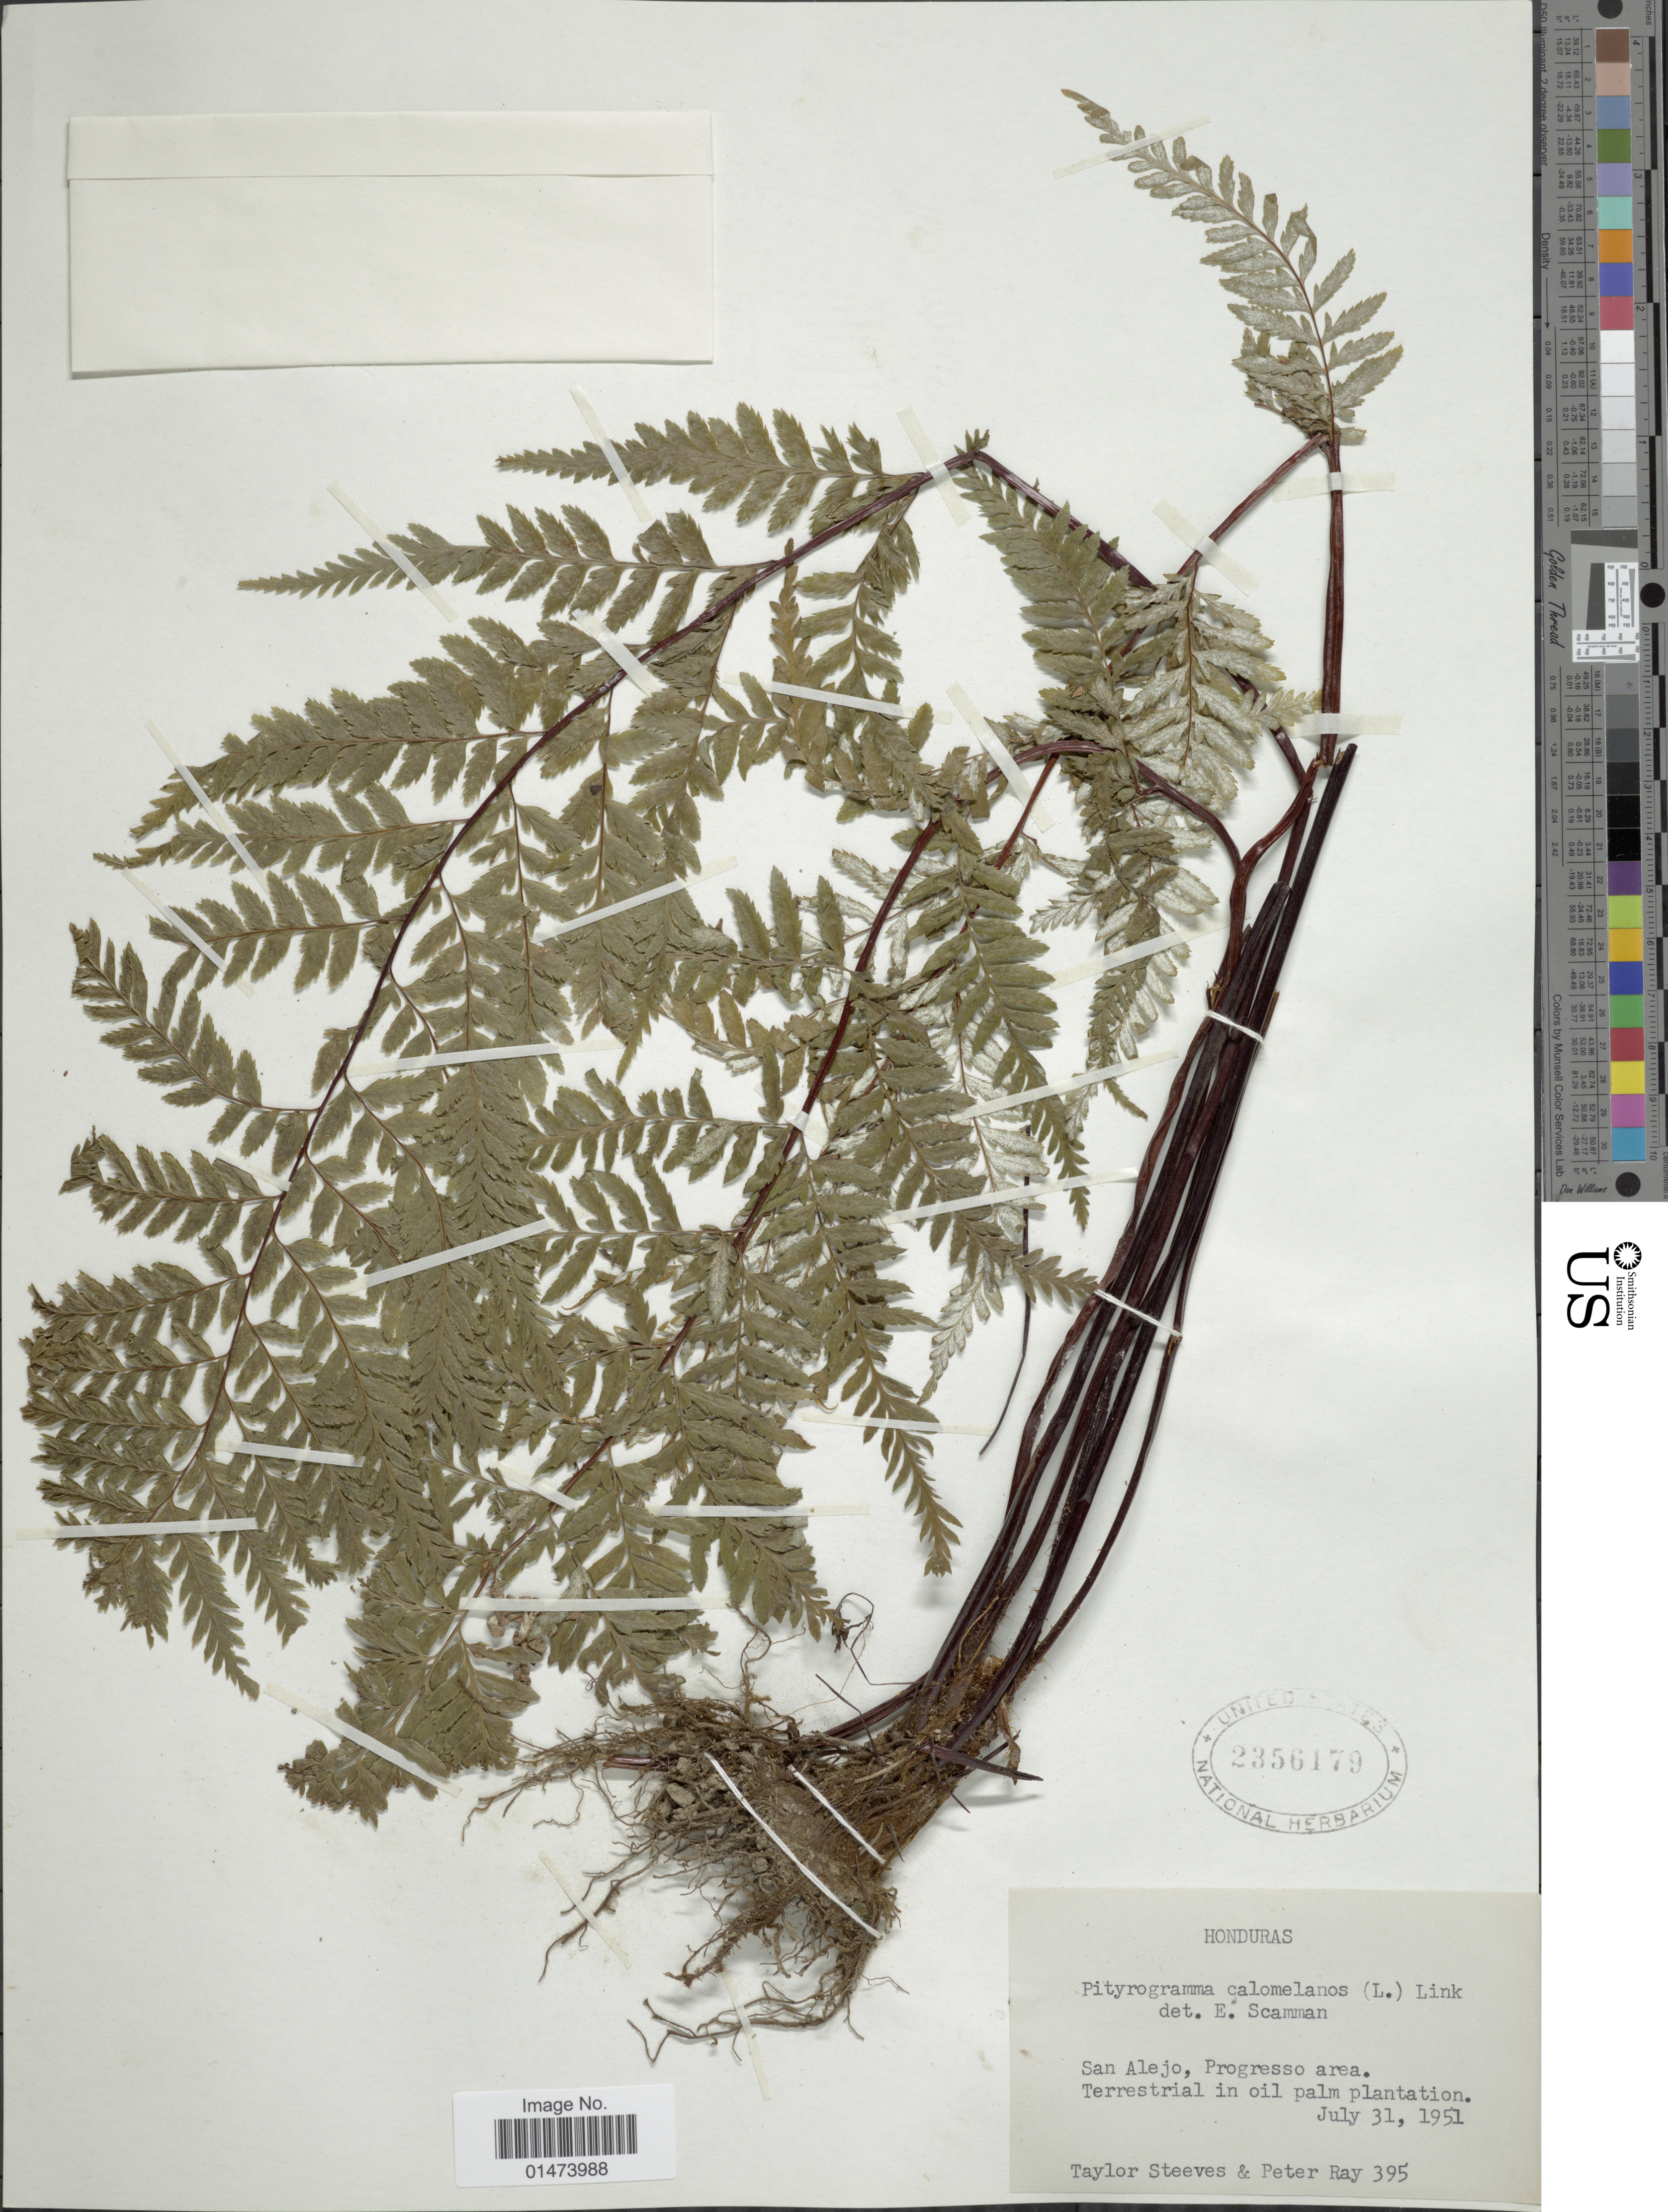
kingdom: Plantae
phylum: Tracheophyta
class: Polypodiopsida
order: Polypodiales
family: Pteridaceae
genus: Pityrogramma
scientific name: Pityrogramma calomelanos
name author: (L.) Link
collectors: T. Steeves & P. Ray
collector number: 395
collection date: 1951-07-31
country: Honduras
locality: San alejo, Progresso area, Terrestrial in oil palm plantation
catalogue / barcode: US 2356179